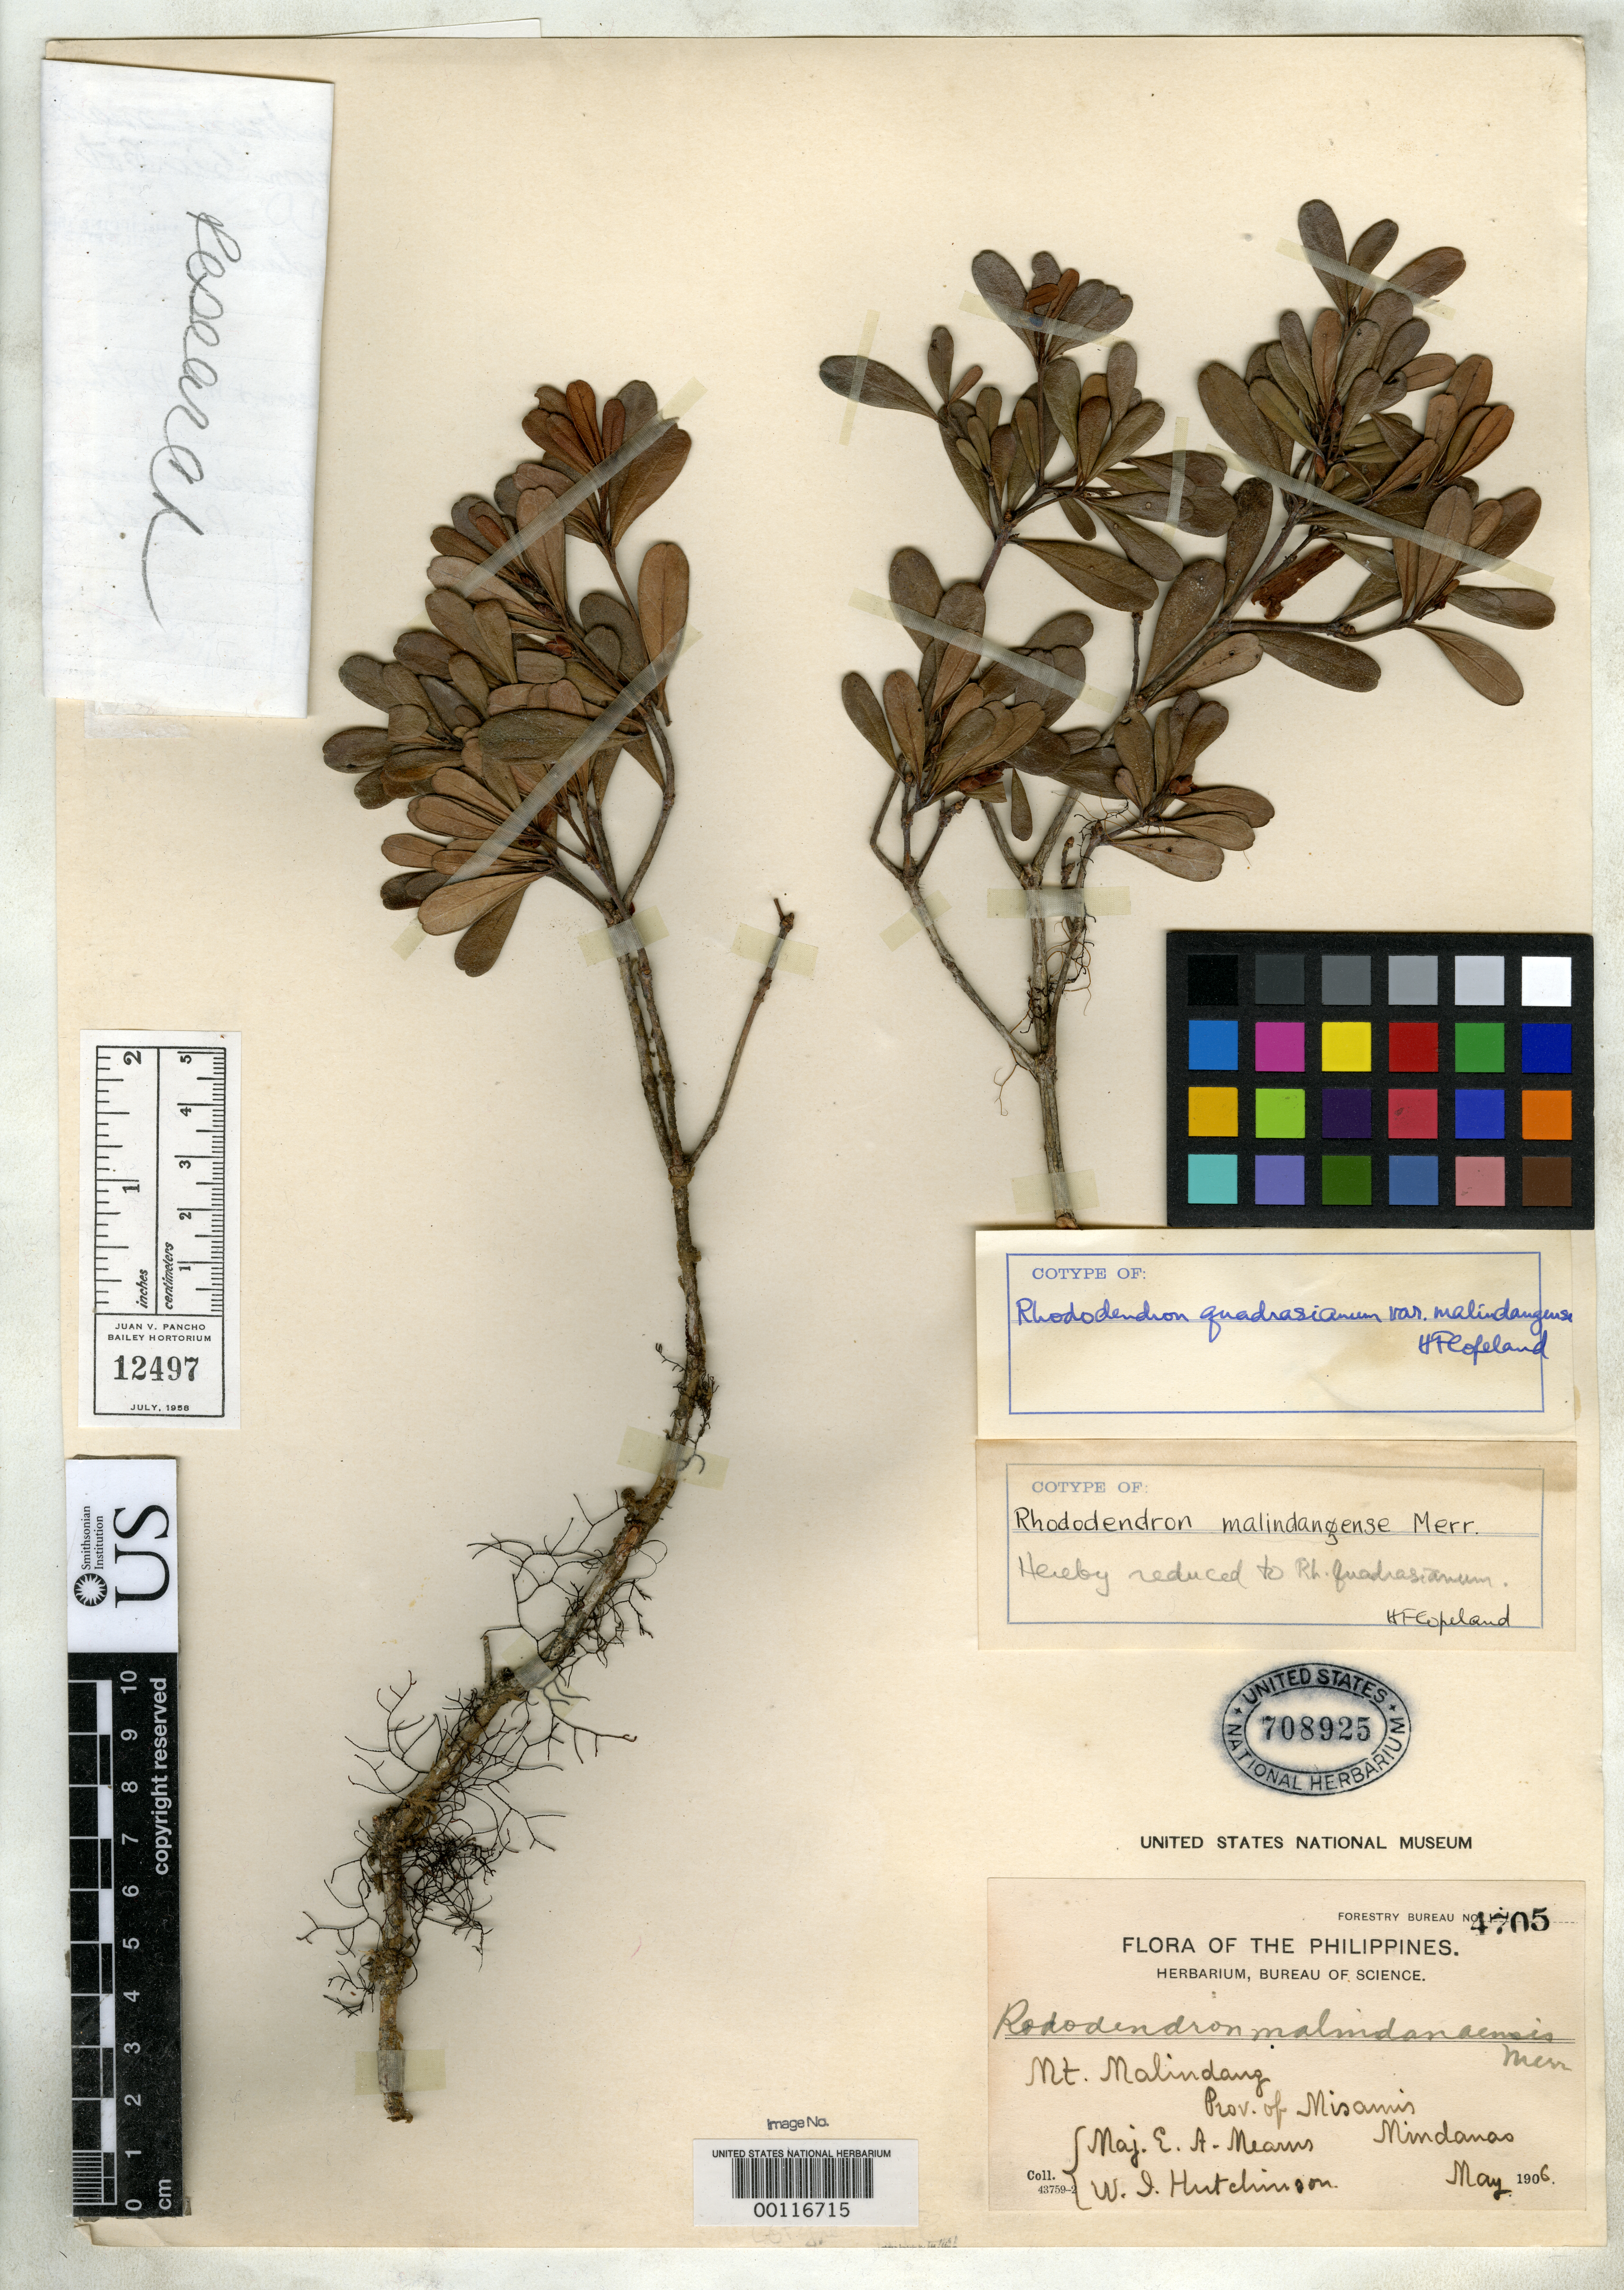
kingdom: Plantae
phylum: Tracheophyta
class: Magnoliopsida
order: Ericales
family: Ericaceae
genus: Rhododendron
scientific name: Rhododendron malindangense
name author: Merr.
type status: Isotype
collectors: E. A. Mearns & W. I. Hutchinson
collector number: For. Bur. 4705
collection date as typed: May 1906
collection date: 1906-05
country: Philippines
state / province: Northern Mindanao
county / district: Misamis Occidental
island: Mindanao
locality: Mt. Malindang.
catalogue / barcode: US 708925